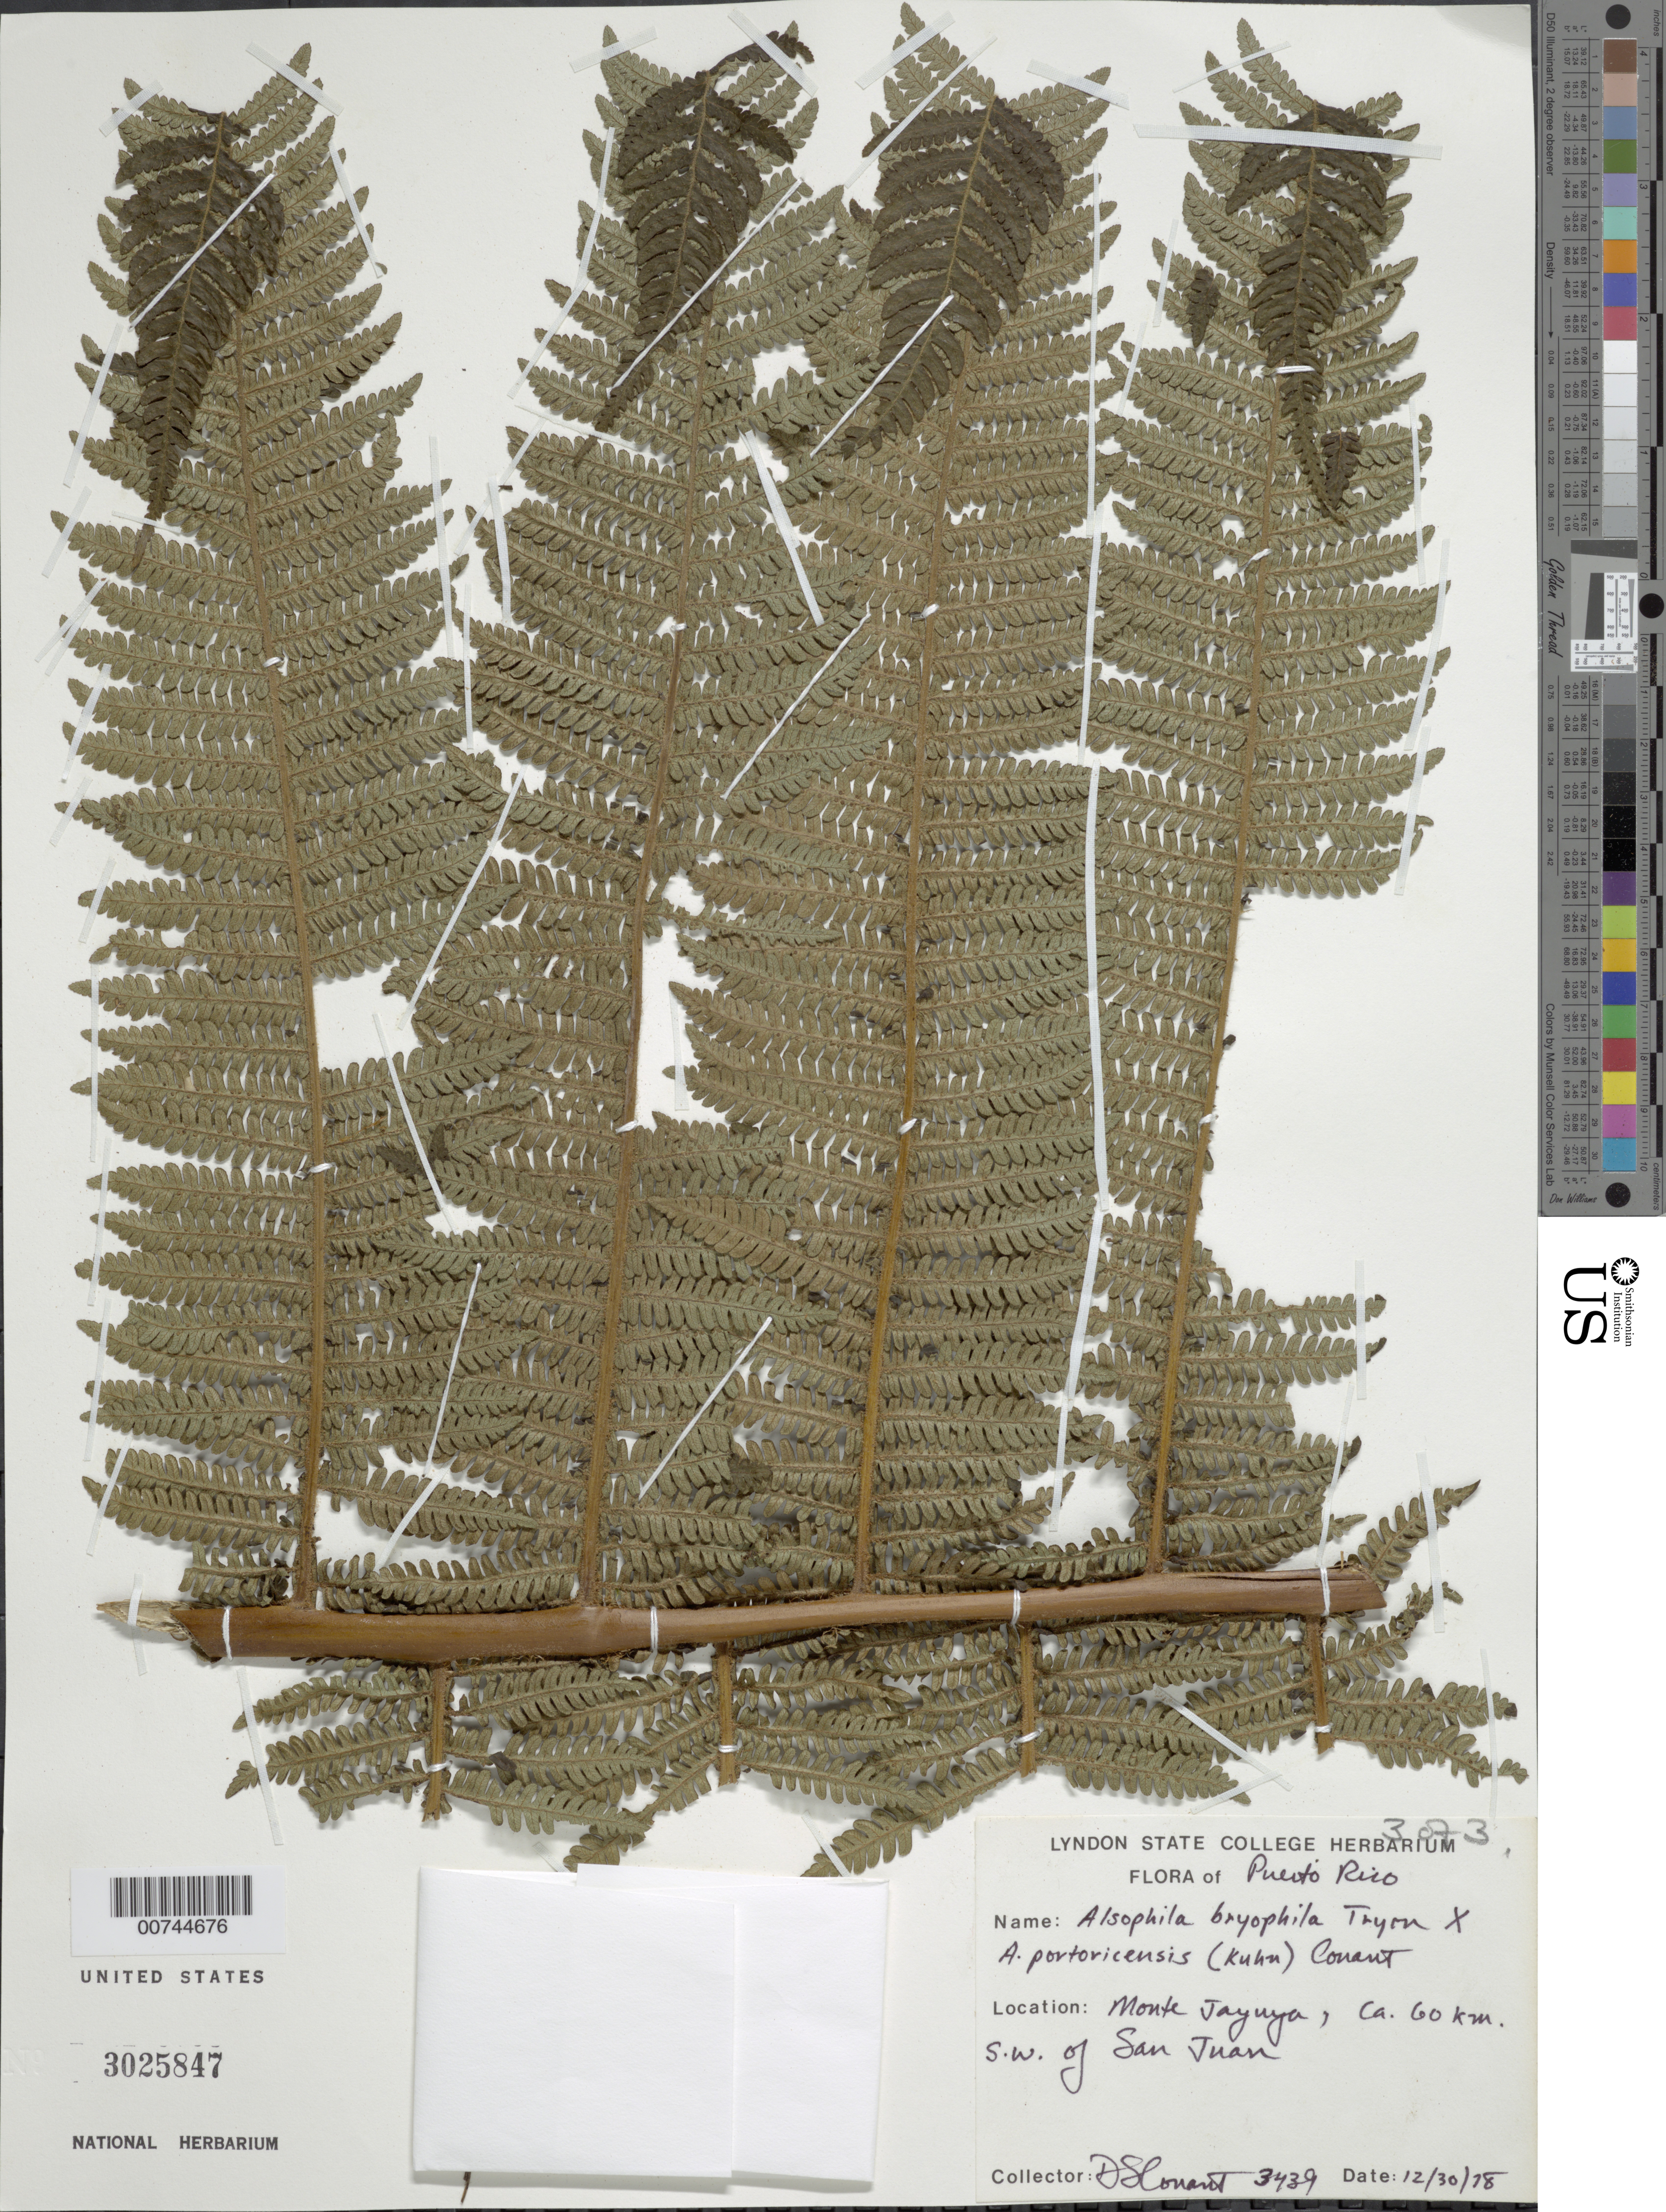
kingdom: Plantae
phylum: Tracheophyta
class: Polypodiopsida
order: Cyatheales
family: Cyatheaceae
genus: Alsophila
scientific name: Alsophila bryophila x A. portoricensis (Spreng. ex Kuhn) D.S. Conant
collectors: D. S. Conant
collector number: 3439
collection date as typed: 30 Dec 1978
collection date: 1978-12-30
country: Puerto Rico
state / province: Jayuya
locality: Monte Jayuya, ca. 60 km SW of San Juan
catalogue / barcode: US 3025847